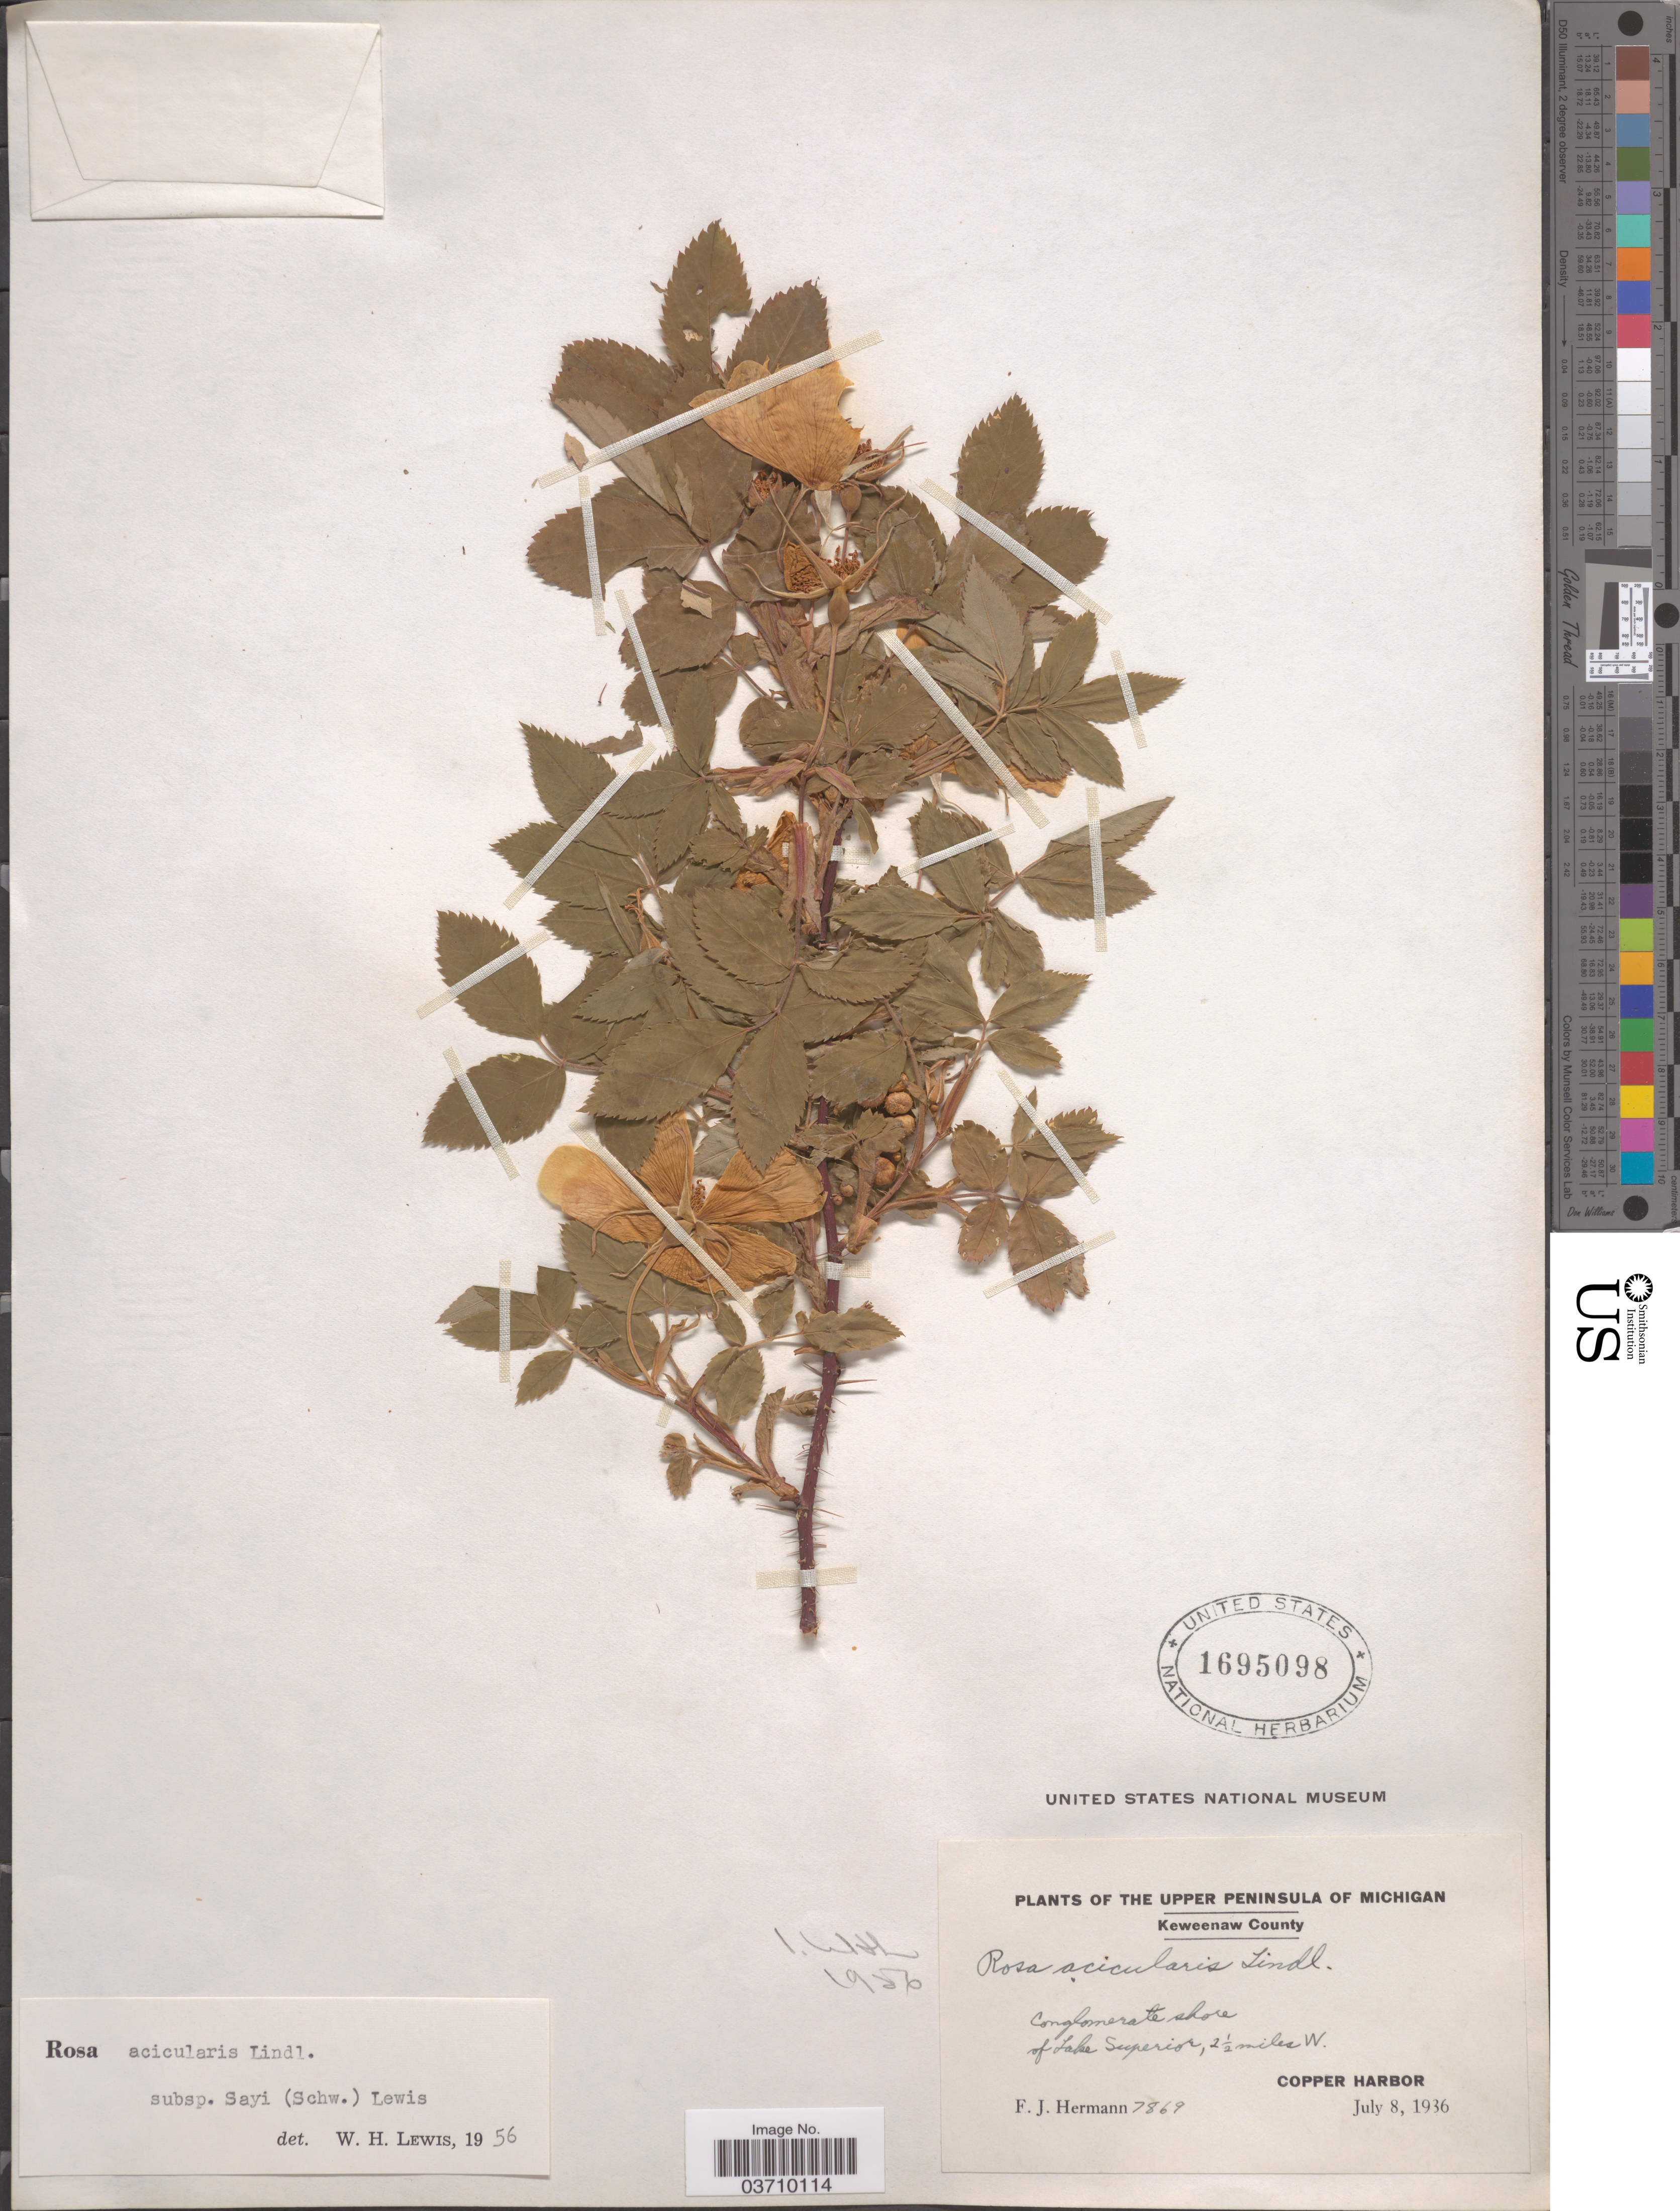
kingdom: Plantae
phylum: Tracheophyta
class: Magnoliopsida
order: Rosales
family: Rosaceae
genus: Rosa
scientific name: Rosa acicularis var. sayi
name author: (Schwein.) Rehder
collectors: F. J. Hermann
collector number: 7869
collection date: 1936-07-08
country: United States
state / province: Michigan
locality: The Upper Peninsula of Michigan. Keweenaw County. Conglomerate shore of Lake Superior, 2½ miles W. Copper Harbor.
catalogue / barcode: US 1695098